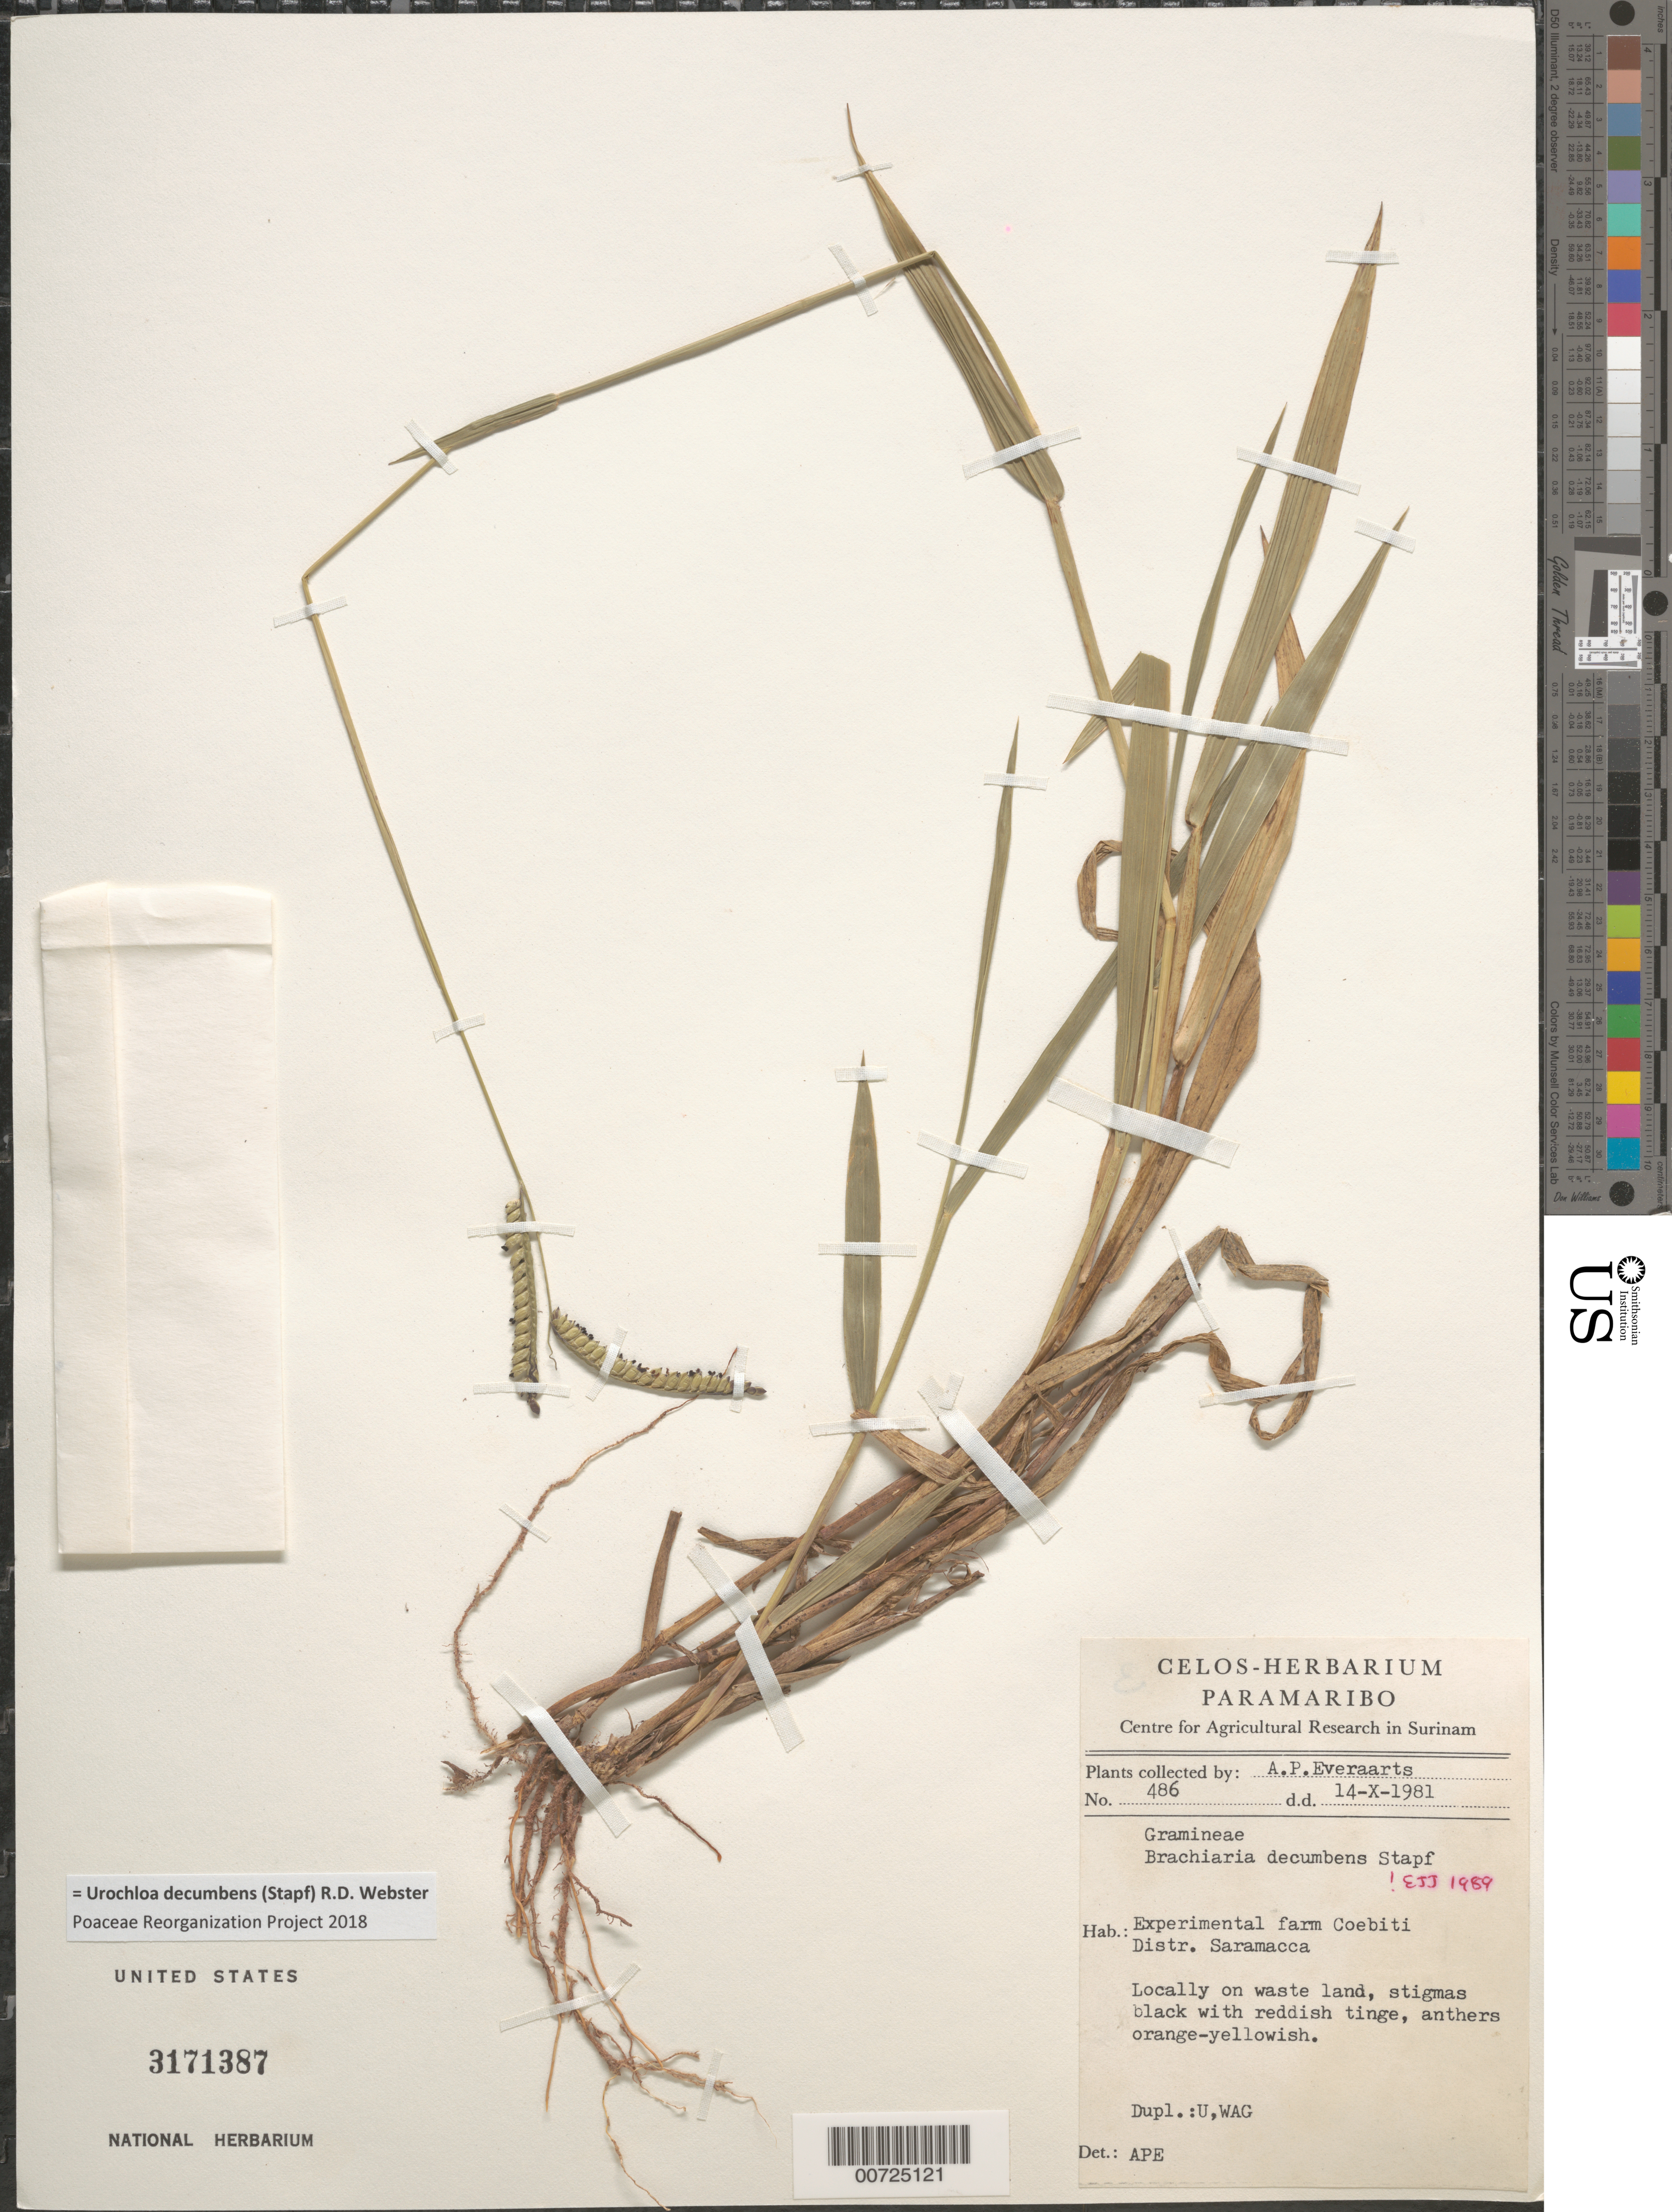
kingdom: Plantae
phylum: Tracheophyta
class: Liliopsida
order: Poales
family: Poaceae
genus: Brachiaria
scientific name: Brachiaria decumbens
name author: Stapf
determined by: Judziewicz, E. J.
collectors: A. Everaarts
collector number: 486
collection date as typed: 14-Oct-81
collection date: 1981-10-14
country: Suriname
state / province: Saramacca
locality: Coebiti Experimental Farm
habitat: Waste land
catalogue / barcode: US 3171387